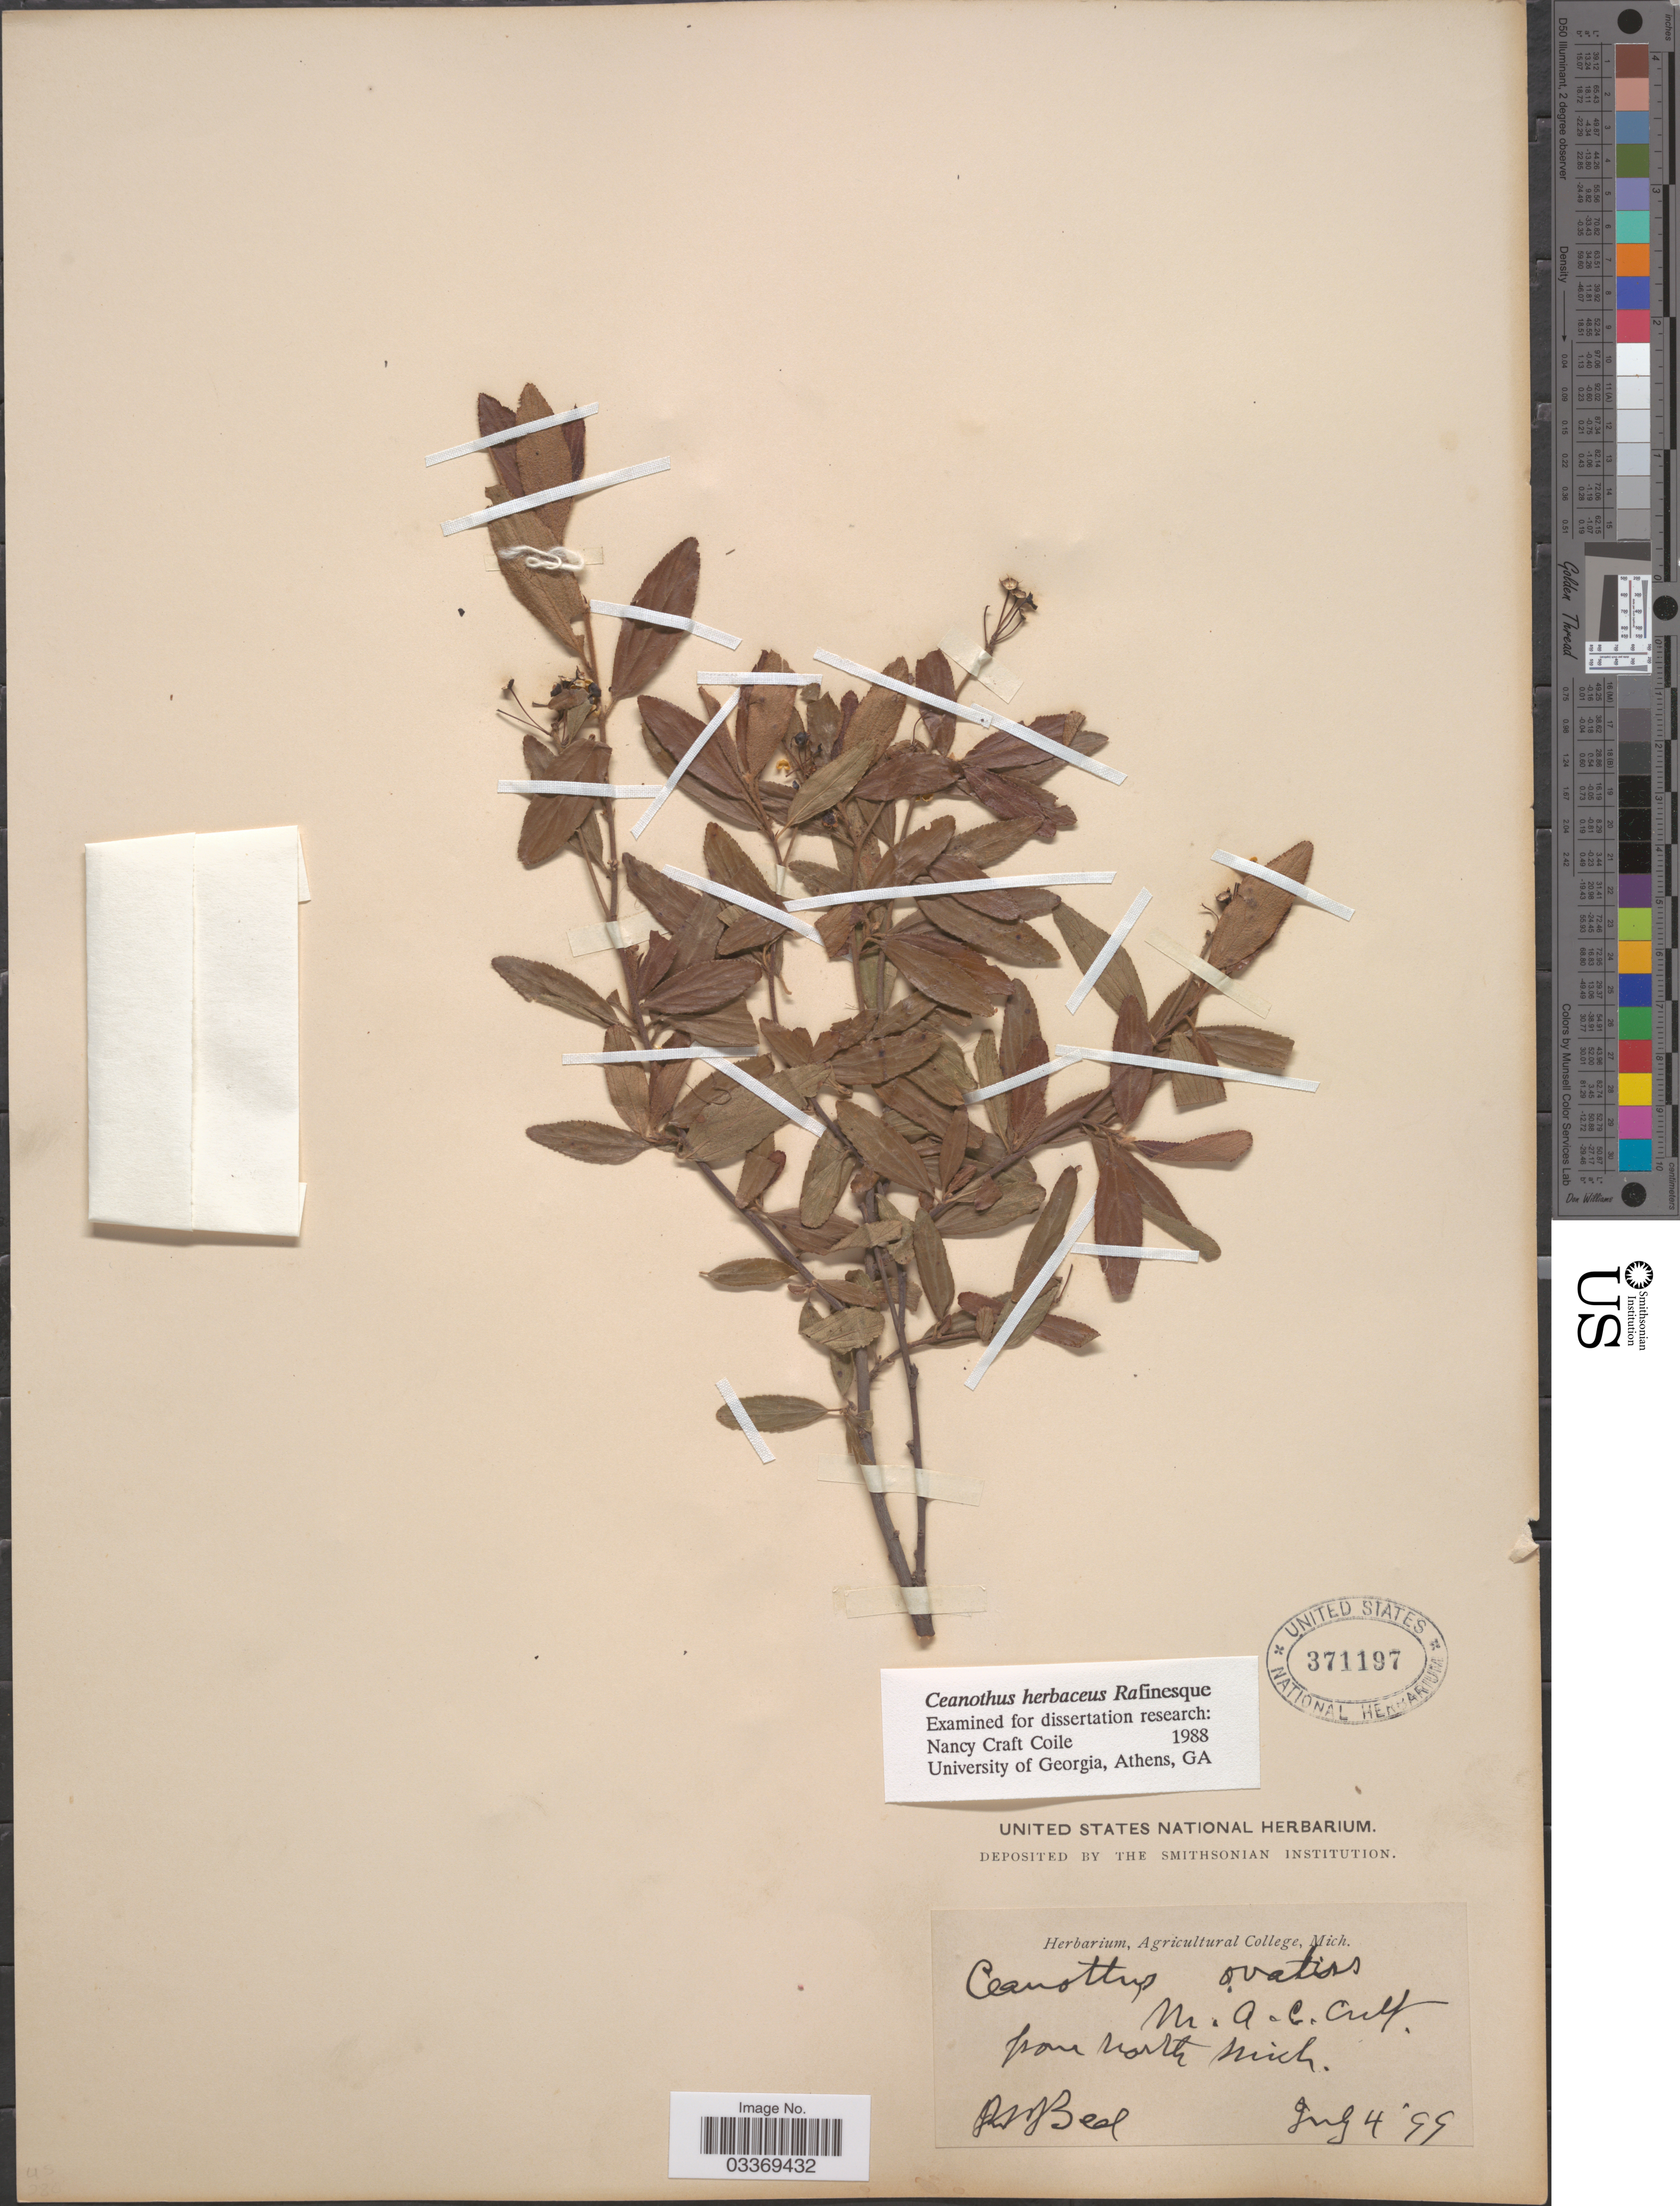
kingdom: Plantae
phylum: Tracheophyta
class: Magnoliopsida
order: Rosales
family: Rhamnaceae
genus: Ceanothus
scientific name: Ceanothus ovatus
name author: Desf.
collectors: W. J. Beal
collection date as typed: Transcribed d/m/y: 4/7/99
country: United States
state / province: Michigan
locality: M. A. C.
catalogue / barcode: US 371197